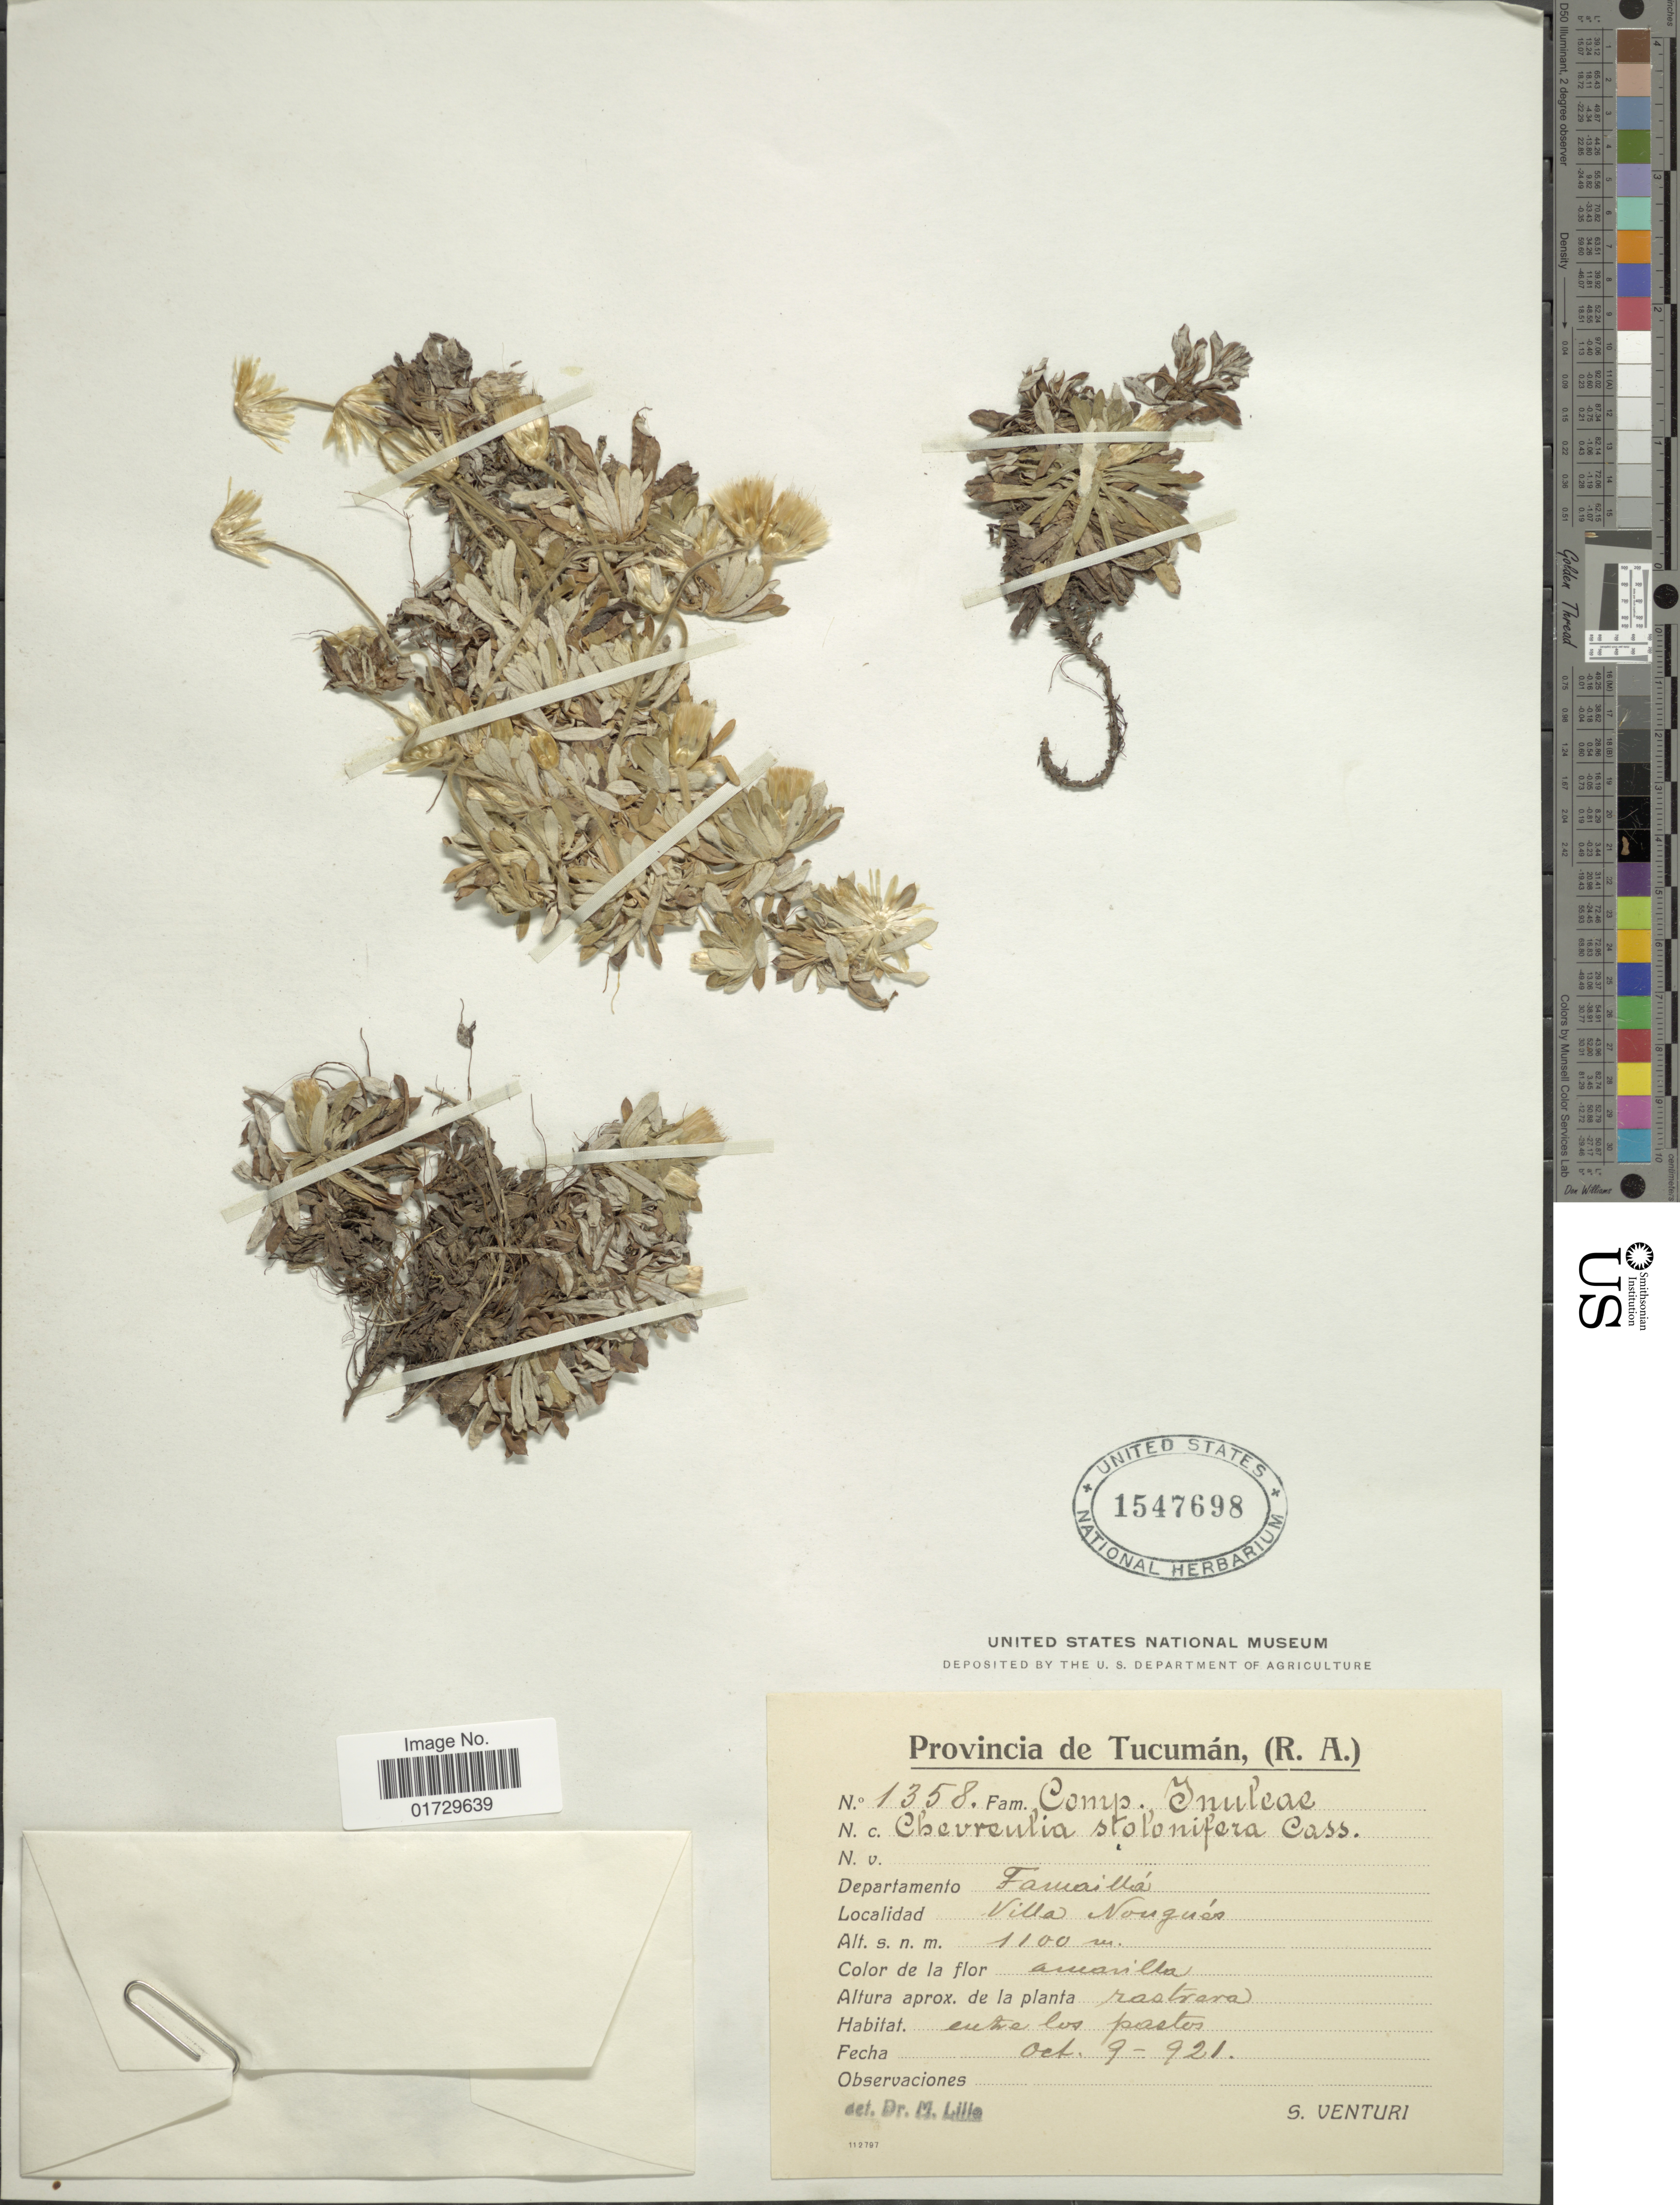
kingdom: Plantae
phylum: Tracheophyta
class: Magnoliopsida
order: Asterales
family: Asteraceae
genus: Chevreulia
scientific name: Chevreulia sarmentosa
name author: (Pers.) S.F. Blake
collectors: S. Venturi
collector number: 1358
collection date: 1921-10-09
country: Argentina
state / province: Tucuman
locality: Departamento Fauailla, Villa Nougues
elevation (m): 1100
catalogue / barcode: US 1547698